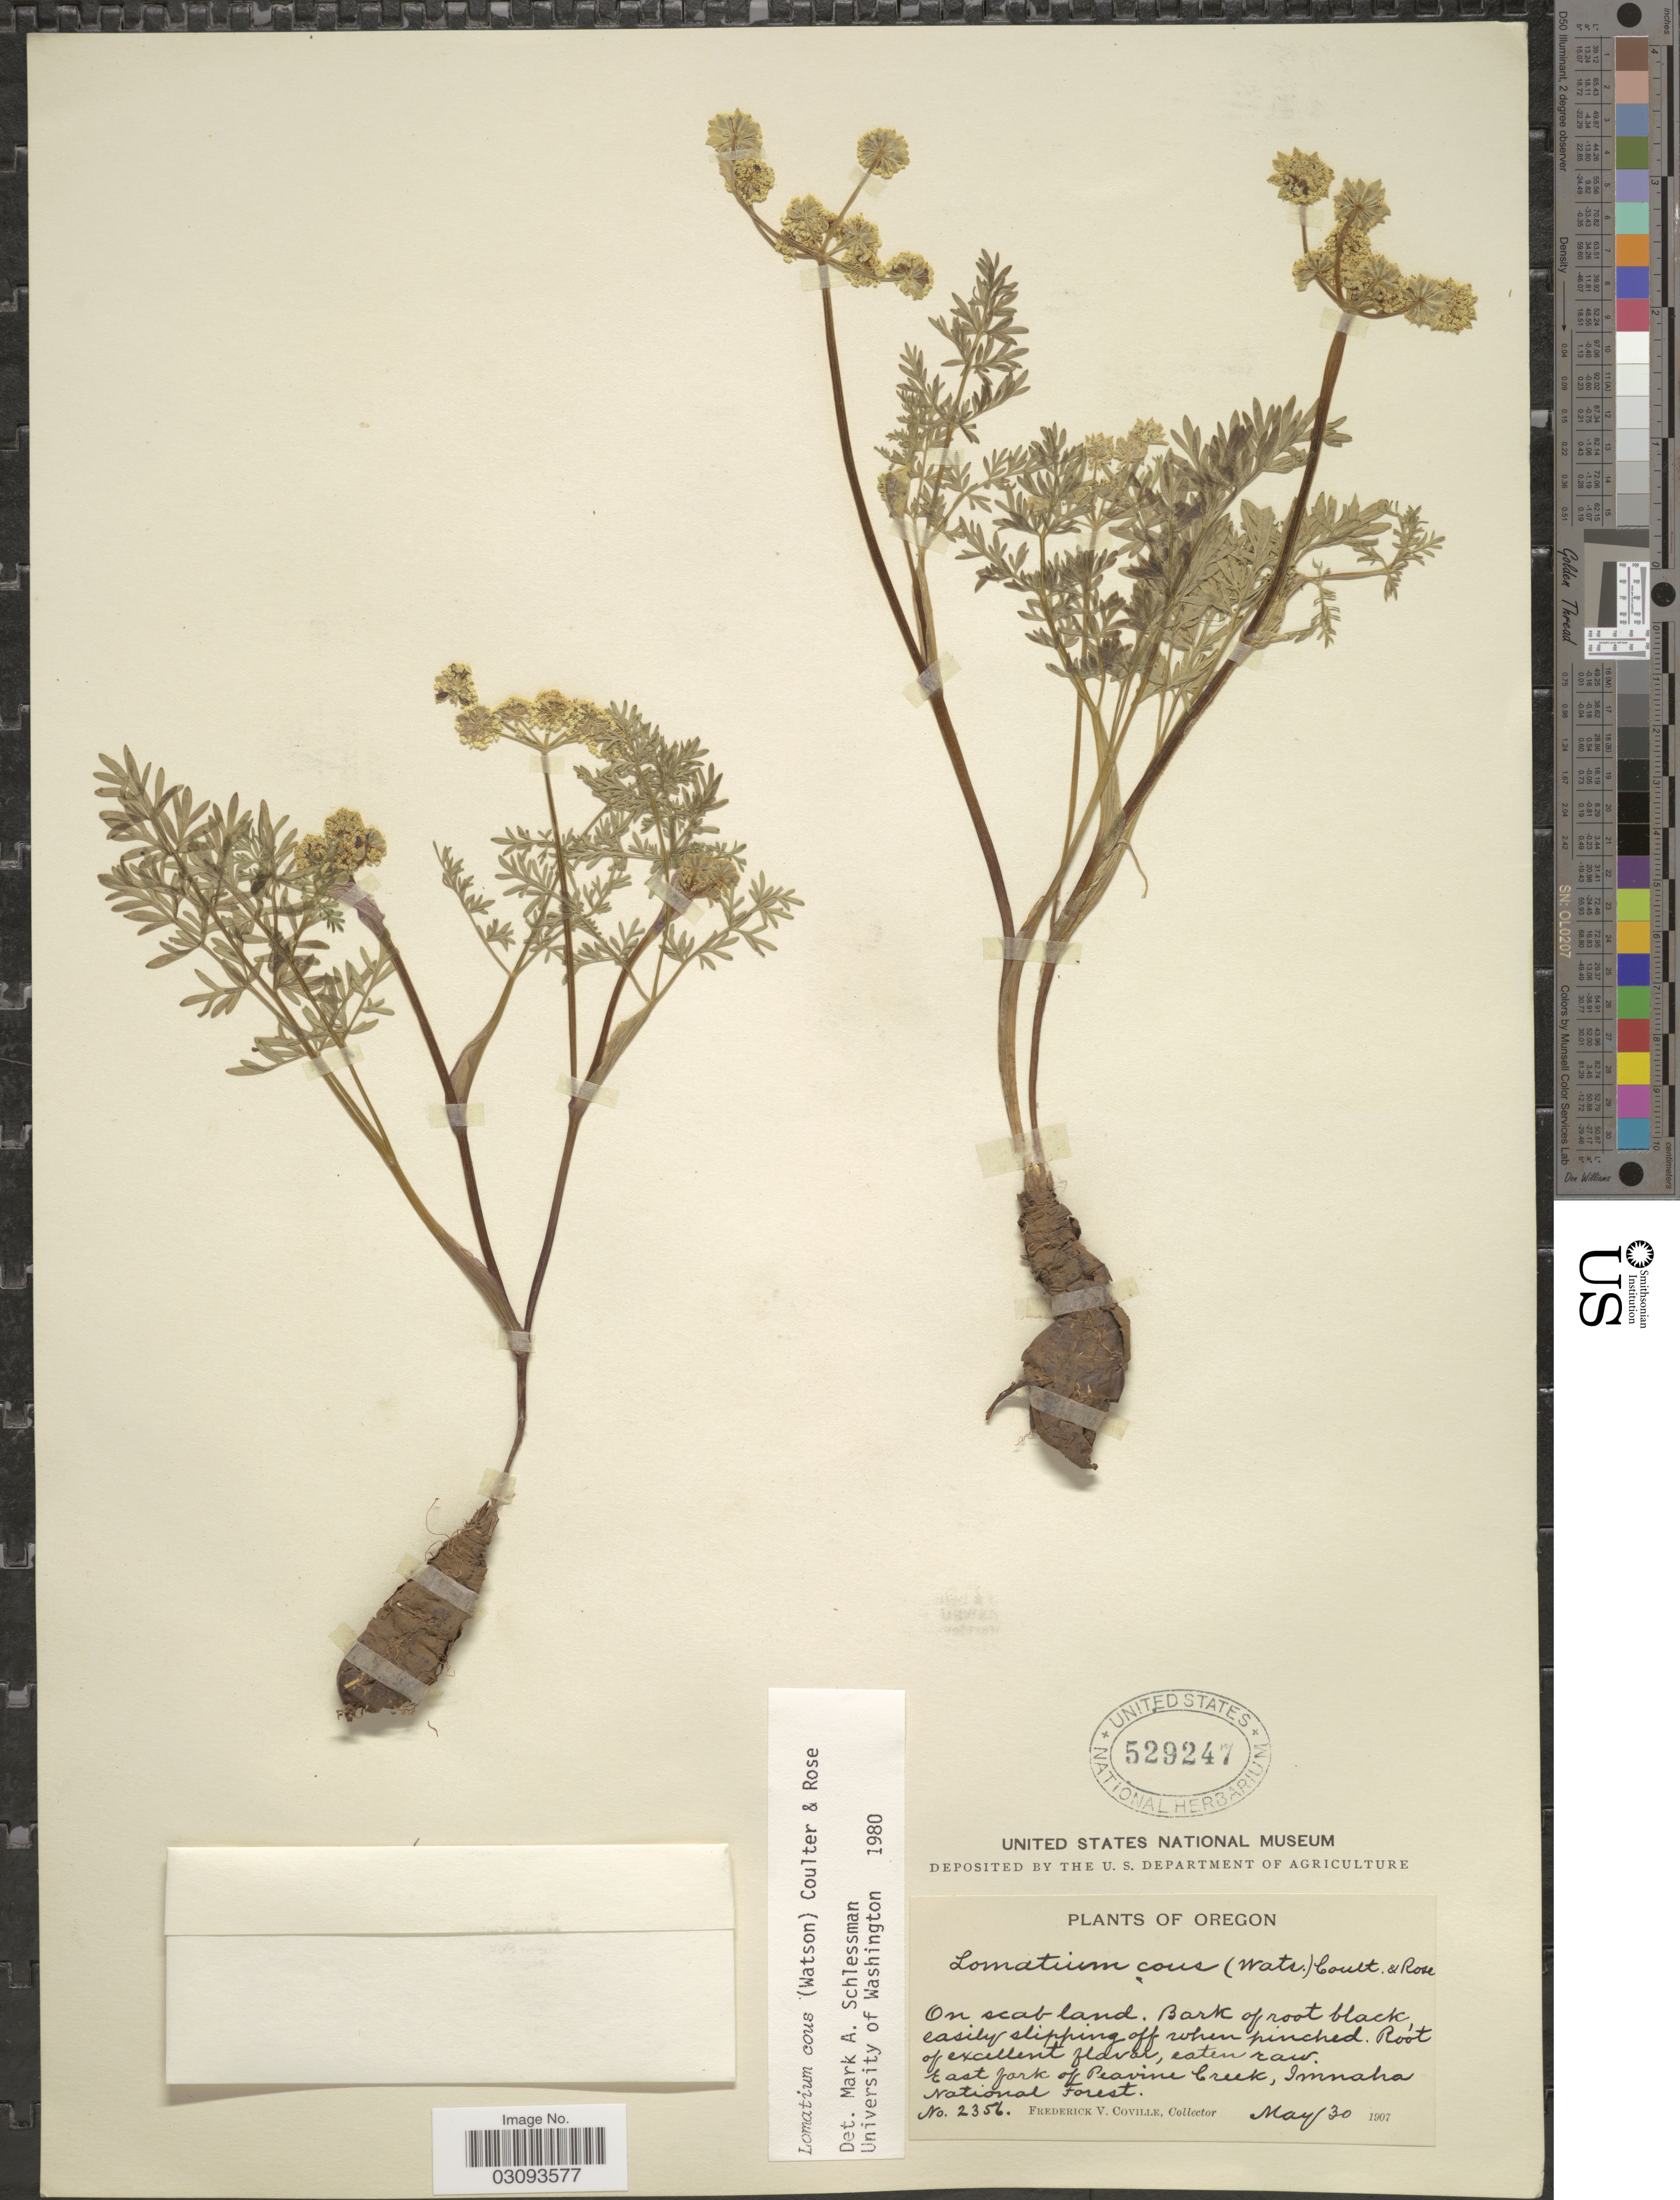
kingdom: Plantae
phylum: Tracheophyta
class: Magnoliopsida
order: Apiales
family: Apiaceae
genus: Lomatium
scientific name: Lomatium cous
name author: (S. Watson) J.M. Coult. & Rose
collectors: F. V. Coville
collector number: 2356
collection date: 1907-05-30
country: United States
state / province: Oregon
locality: East park of Peavine Creek, Imnaha National Forest.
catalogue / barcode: US 529247